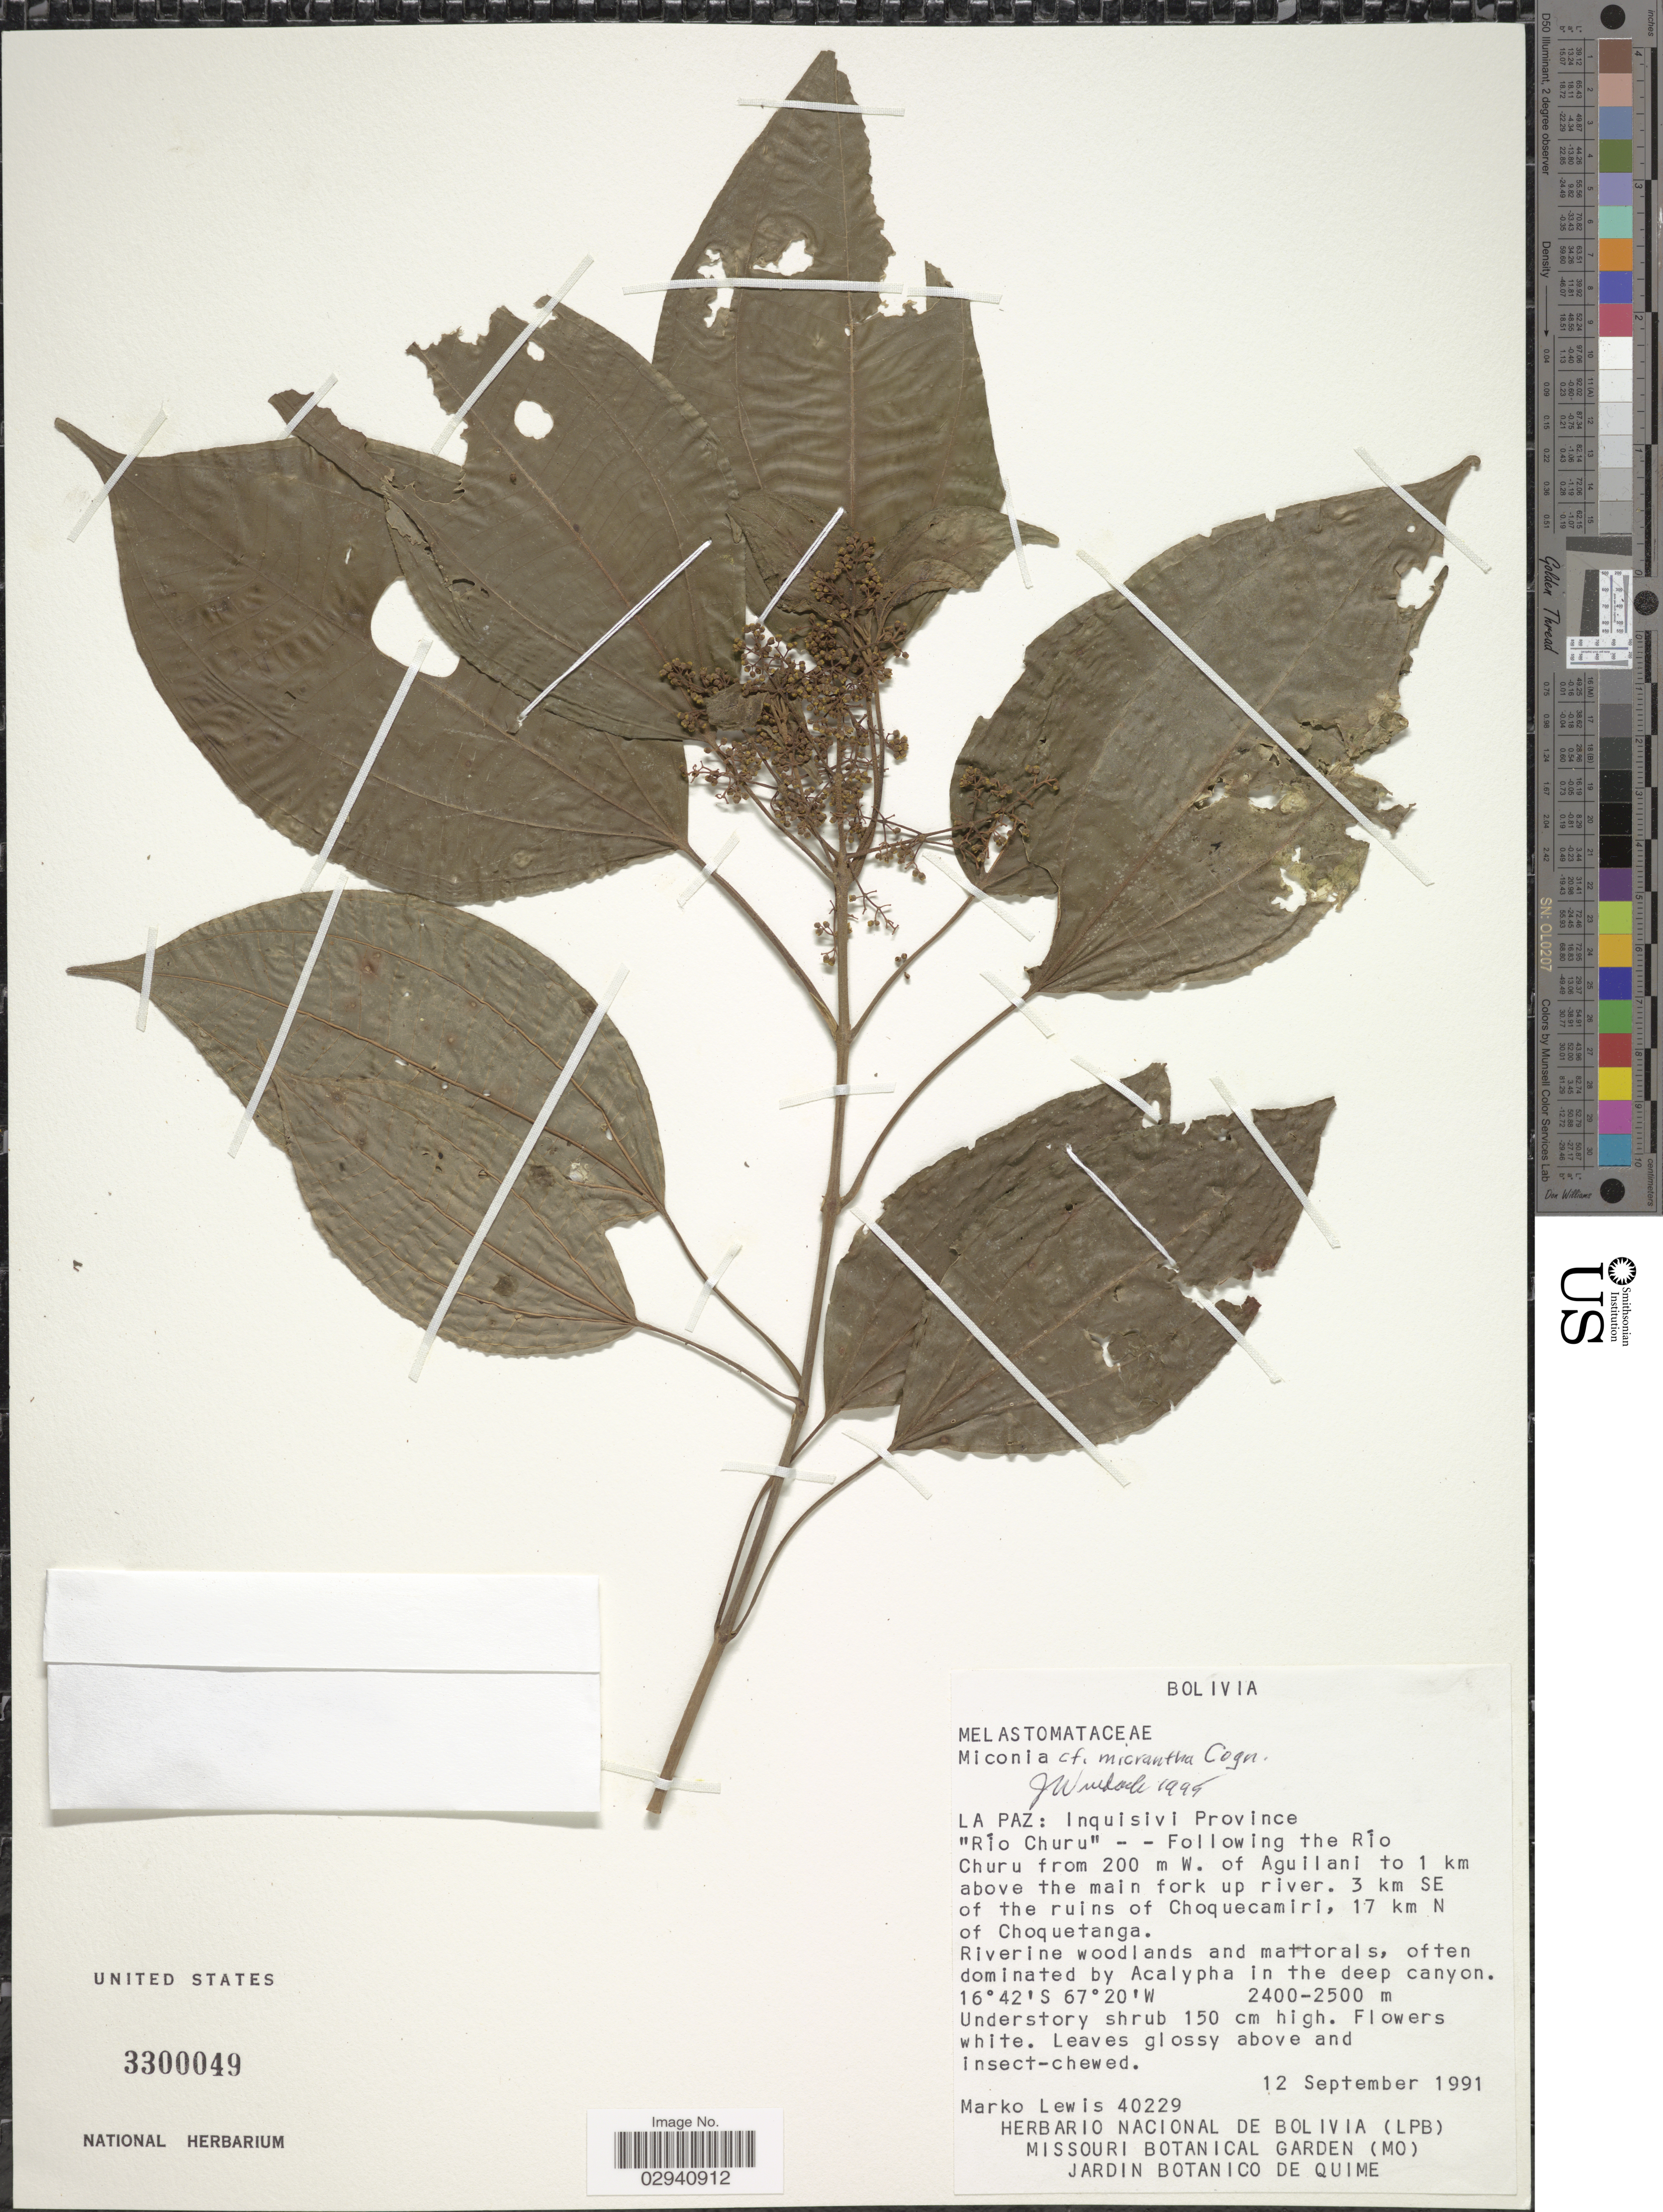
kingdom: Plantae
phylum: Tracheophyta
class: Magnoliopsida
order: Myrtales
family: Melastomataceae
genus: Miconia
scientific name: Miconia micrantha Pittier, nom. illeg.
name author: Pittier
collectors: M. A. Lewis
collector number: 40229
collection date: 1991-09-12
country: Bolivia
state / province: La Paz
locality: Inquisivi Province. "Río Churu" - - Following the Río Churu from 200 m W. of Aguilani to 1 km above the main fork up river. 3 km SE of the ruins of Choquecamiri, 17 km N of Choquetanga.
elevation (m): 2400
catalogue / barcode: US 3300049